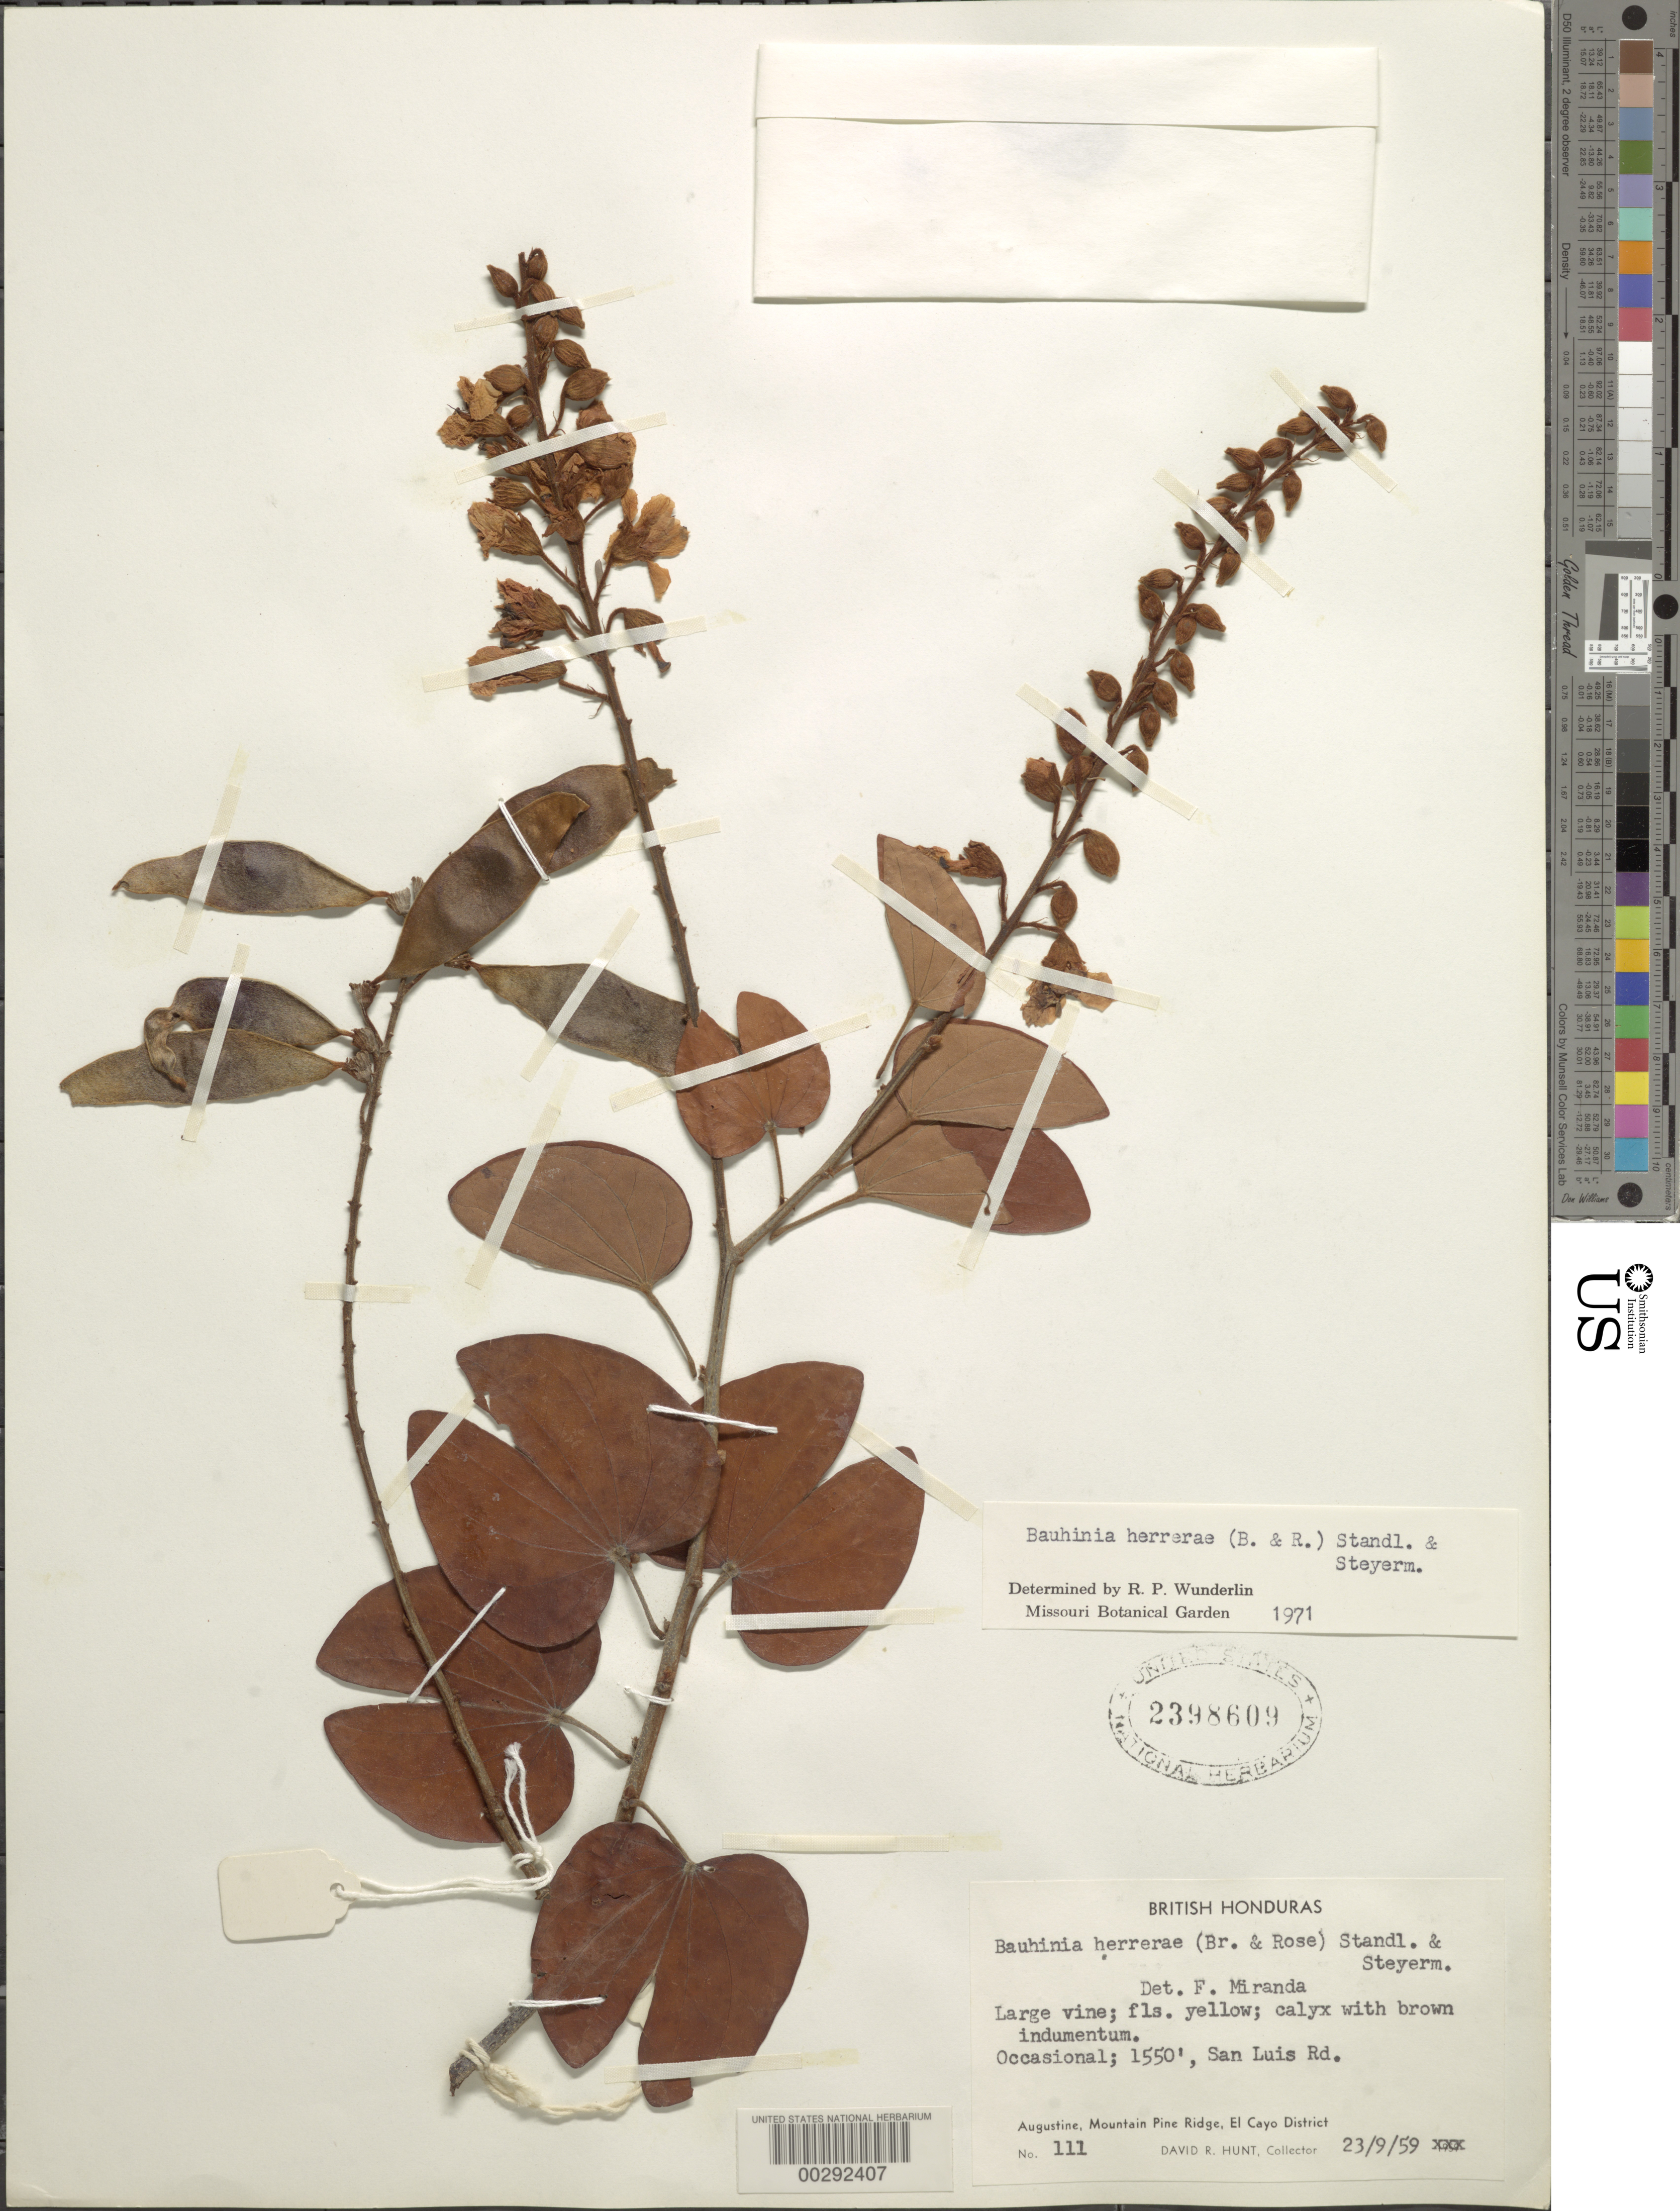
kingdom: Plantae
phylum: Tracheophyta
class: Magnoliopsida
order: Fabales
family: Fabaceae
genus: Bauhinia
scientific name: Bauhinia herrerae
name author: (Britton & Rose) Standl. & Steyerm.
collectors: D. R. Hunt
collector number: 111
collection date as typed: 23 Sep 1959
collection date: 1959-09-23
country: Belize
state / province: Cayo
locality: San Luis road; Augustine, Mountain Pine Ridge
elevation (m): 472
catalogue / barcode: US 2398609